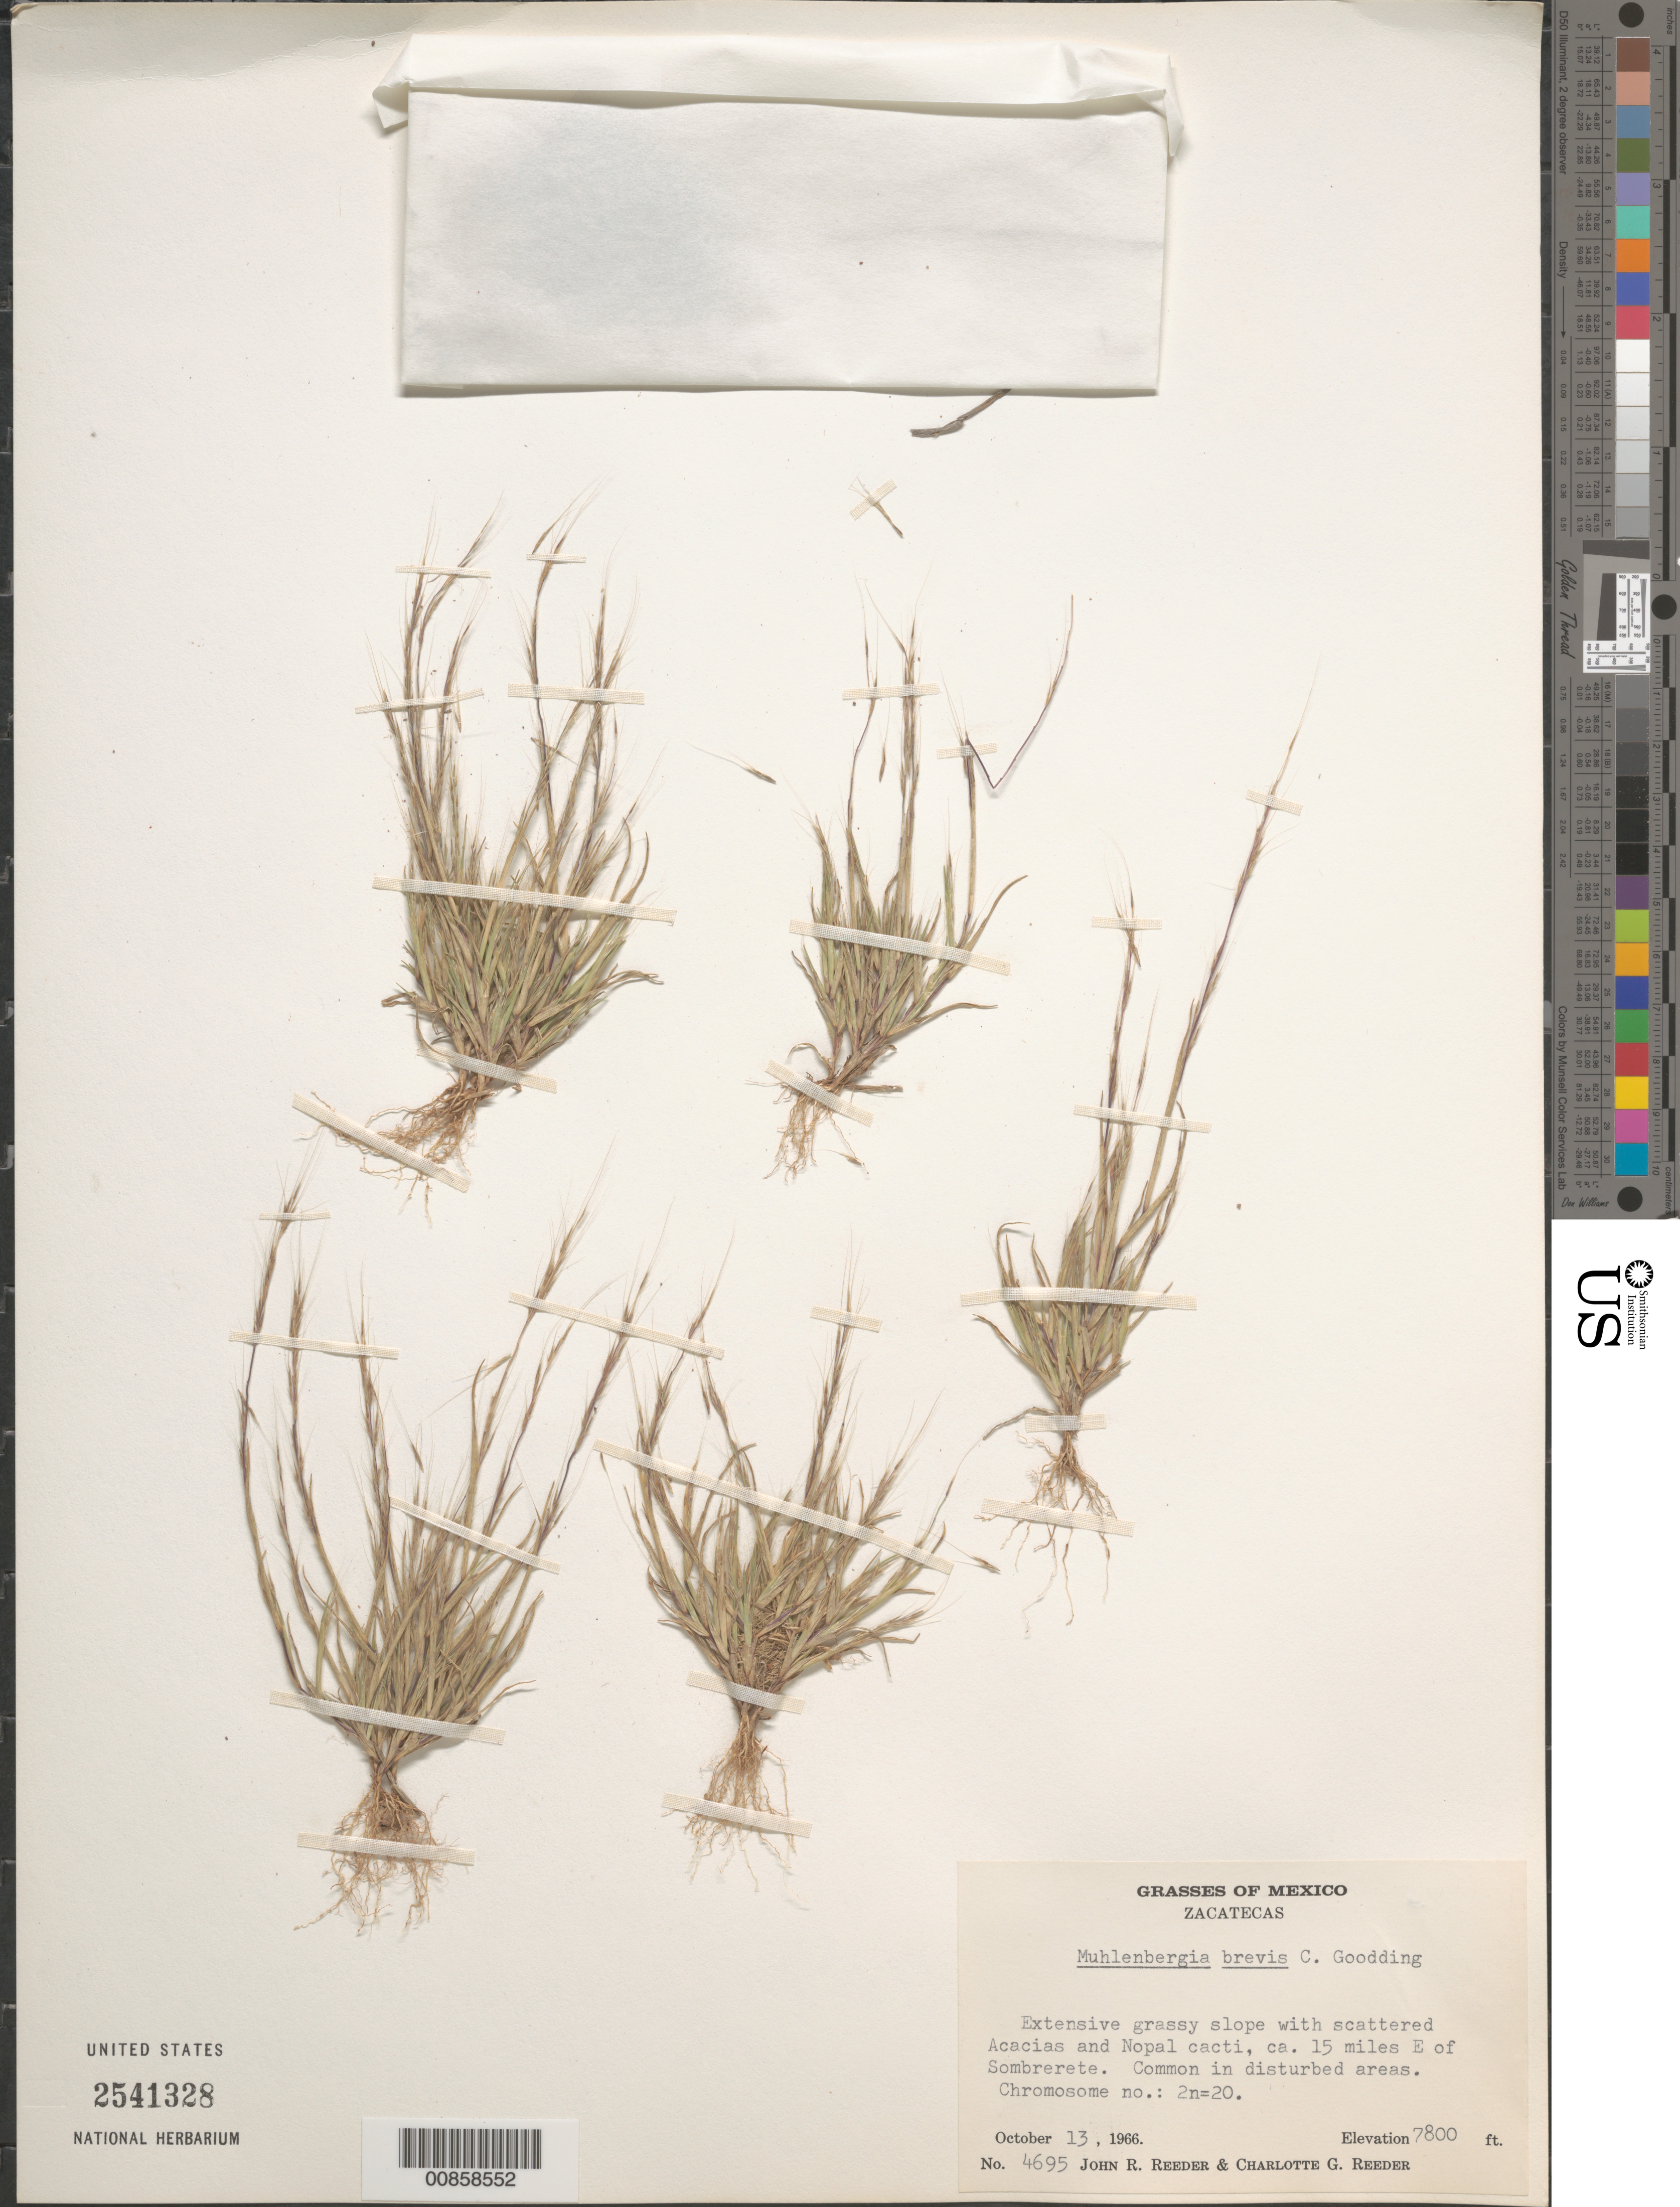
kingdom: Plantae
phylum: Tracheophyta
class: Liliopsida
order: Poales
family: Poaceae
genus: Muhlenbergia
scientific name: Muhlenbergia brevis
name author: C.O. Goodd.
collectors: J. R. Reeder & C. G. Reeder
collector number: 4695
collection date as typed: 13 Oct 1966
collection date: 1966-10-13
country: Mexico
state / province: Zacatecas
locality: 15 mi E of Sombrerete, Zac.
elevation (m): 2377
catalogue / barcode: US 2541328